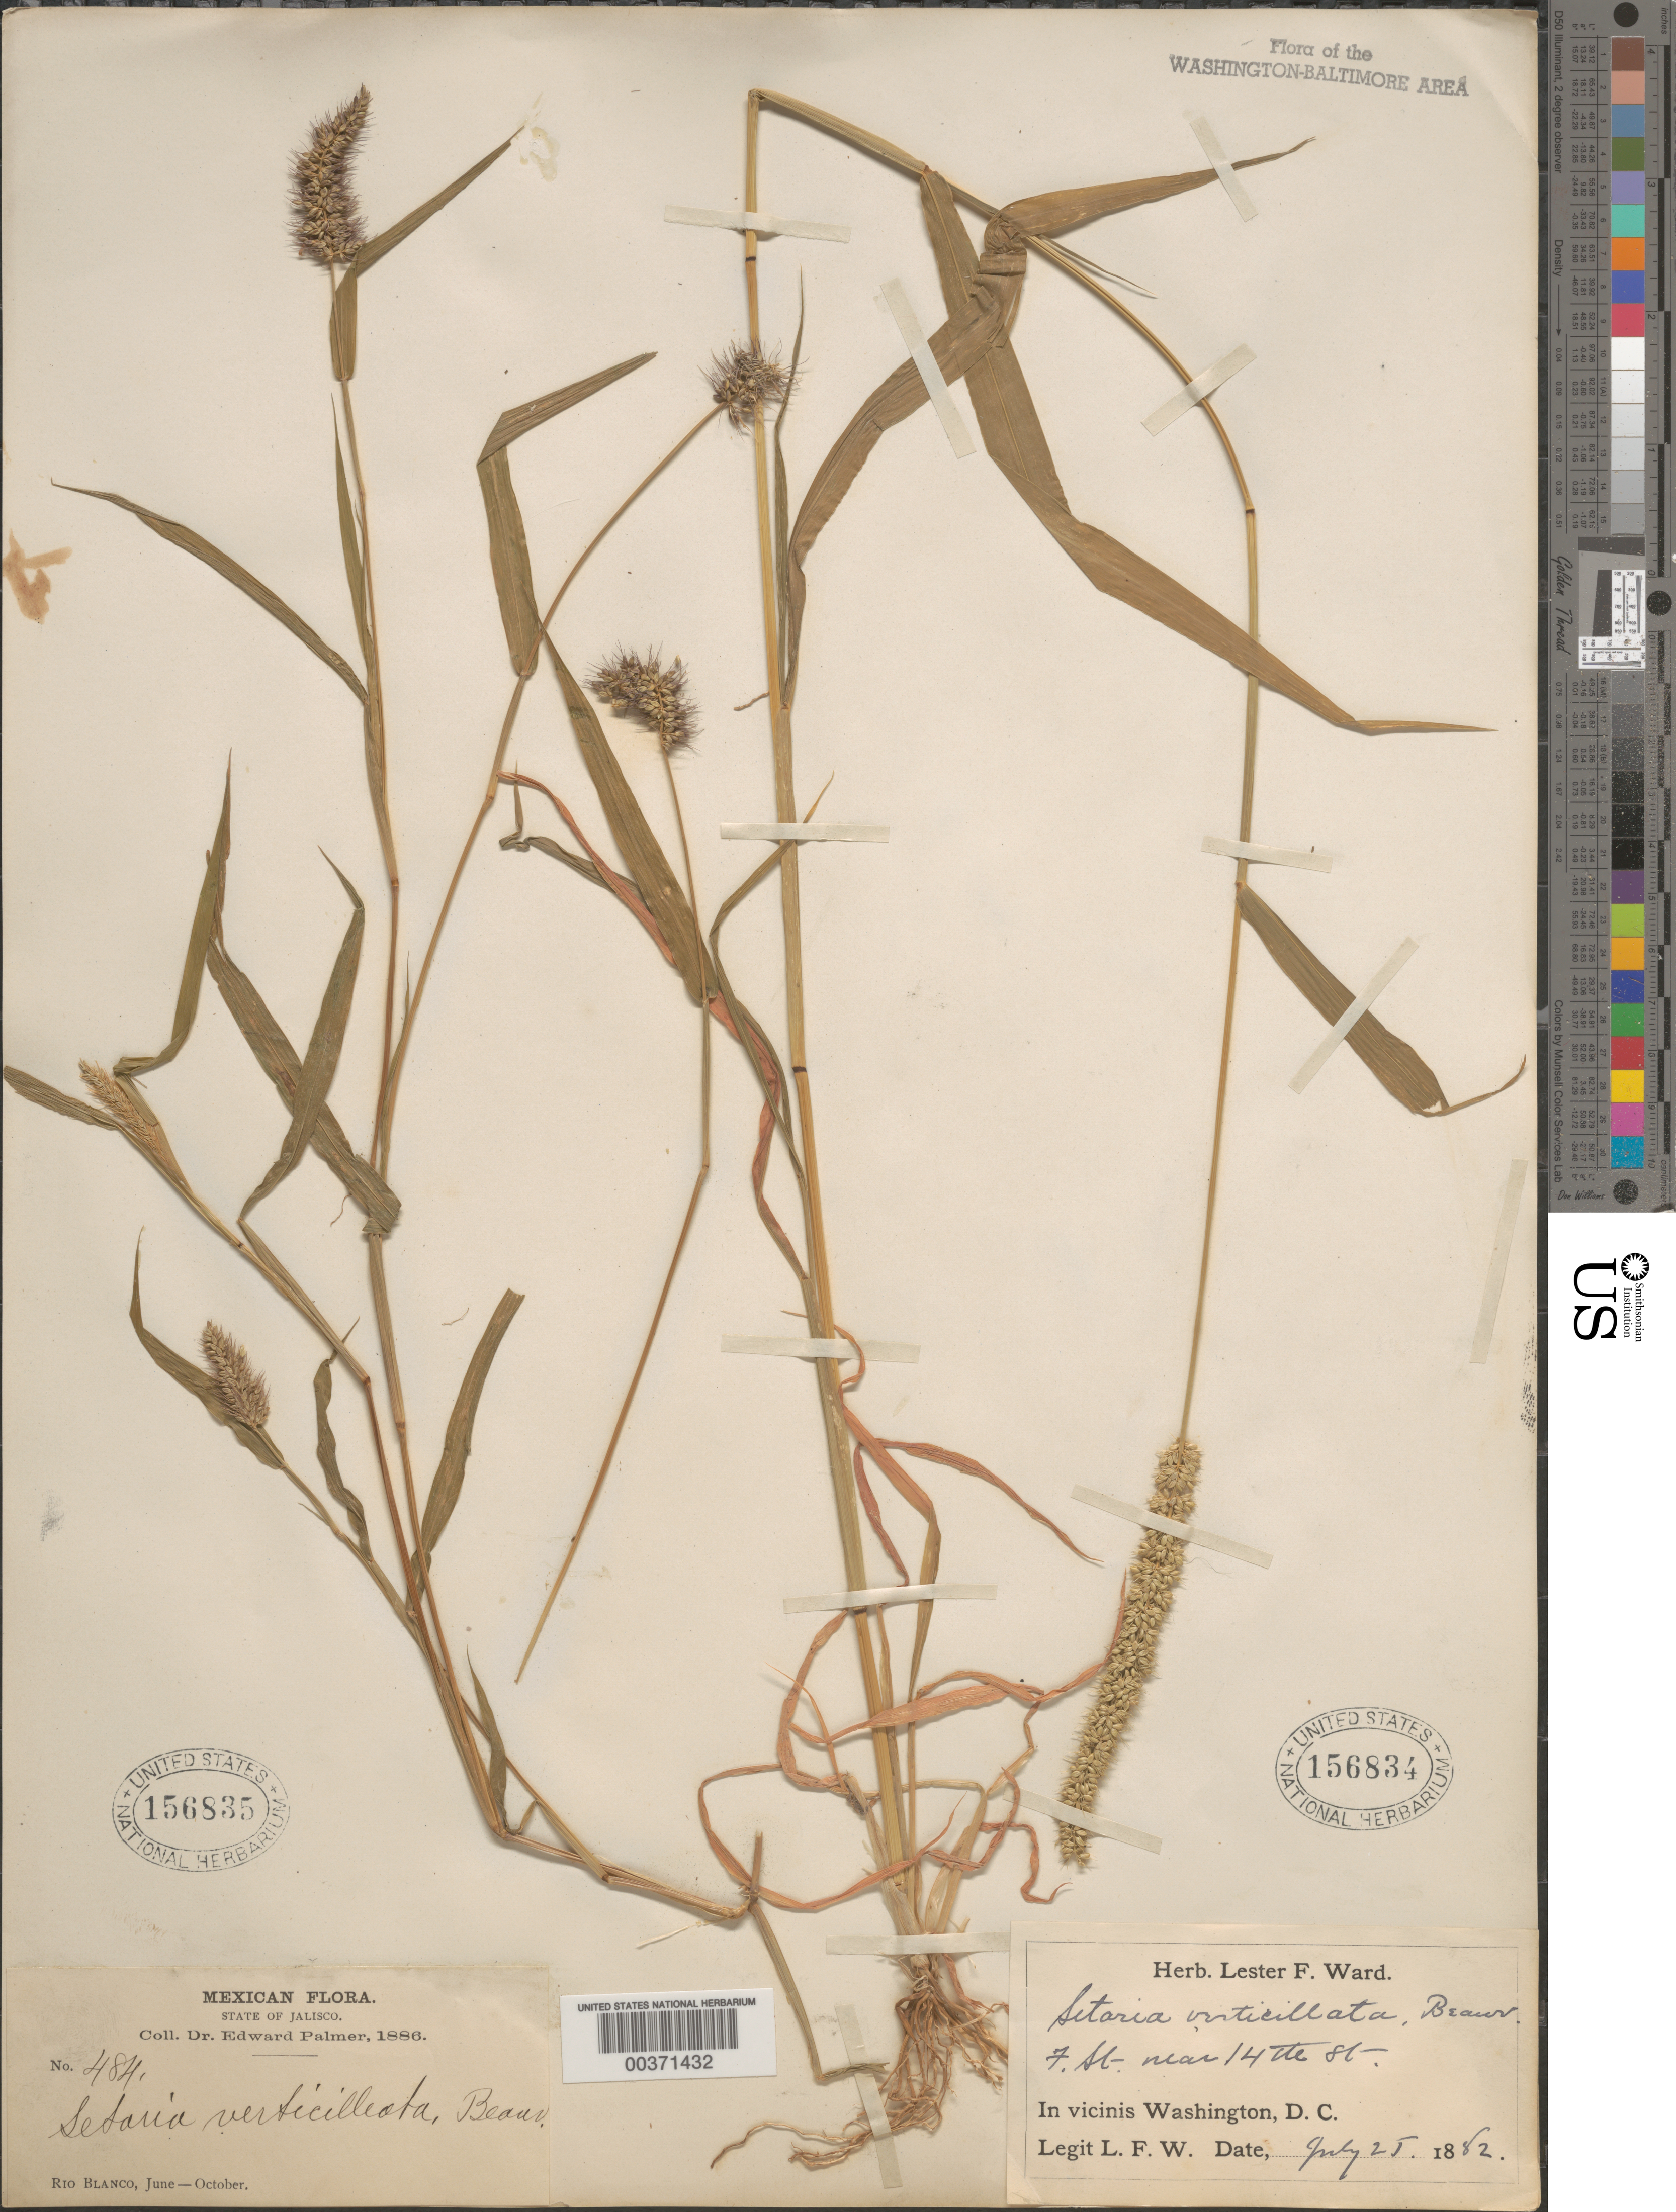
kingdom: Plantae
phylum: Tracheophyta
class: Liliopsida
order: Poales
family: Poaceae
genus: Setaria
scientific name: Setaria verticillata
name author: (L.) P. Beauv.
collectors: L. F. Ward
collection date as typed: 25 Jul 1882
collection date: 1882-07-25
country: United States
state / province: District of Columbia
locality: F. street near 14th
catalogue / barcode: US 156834